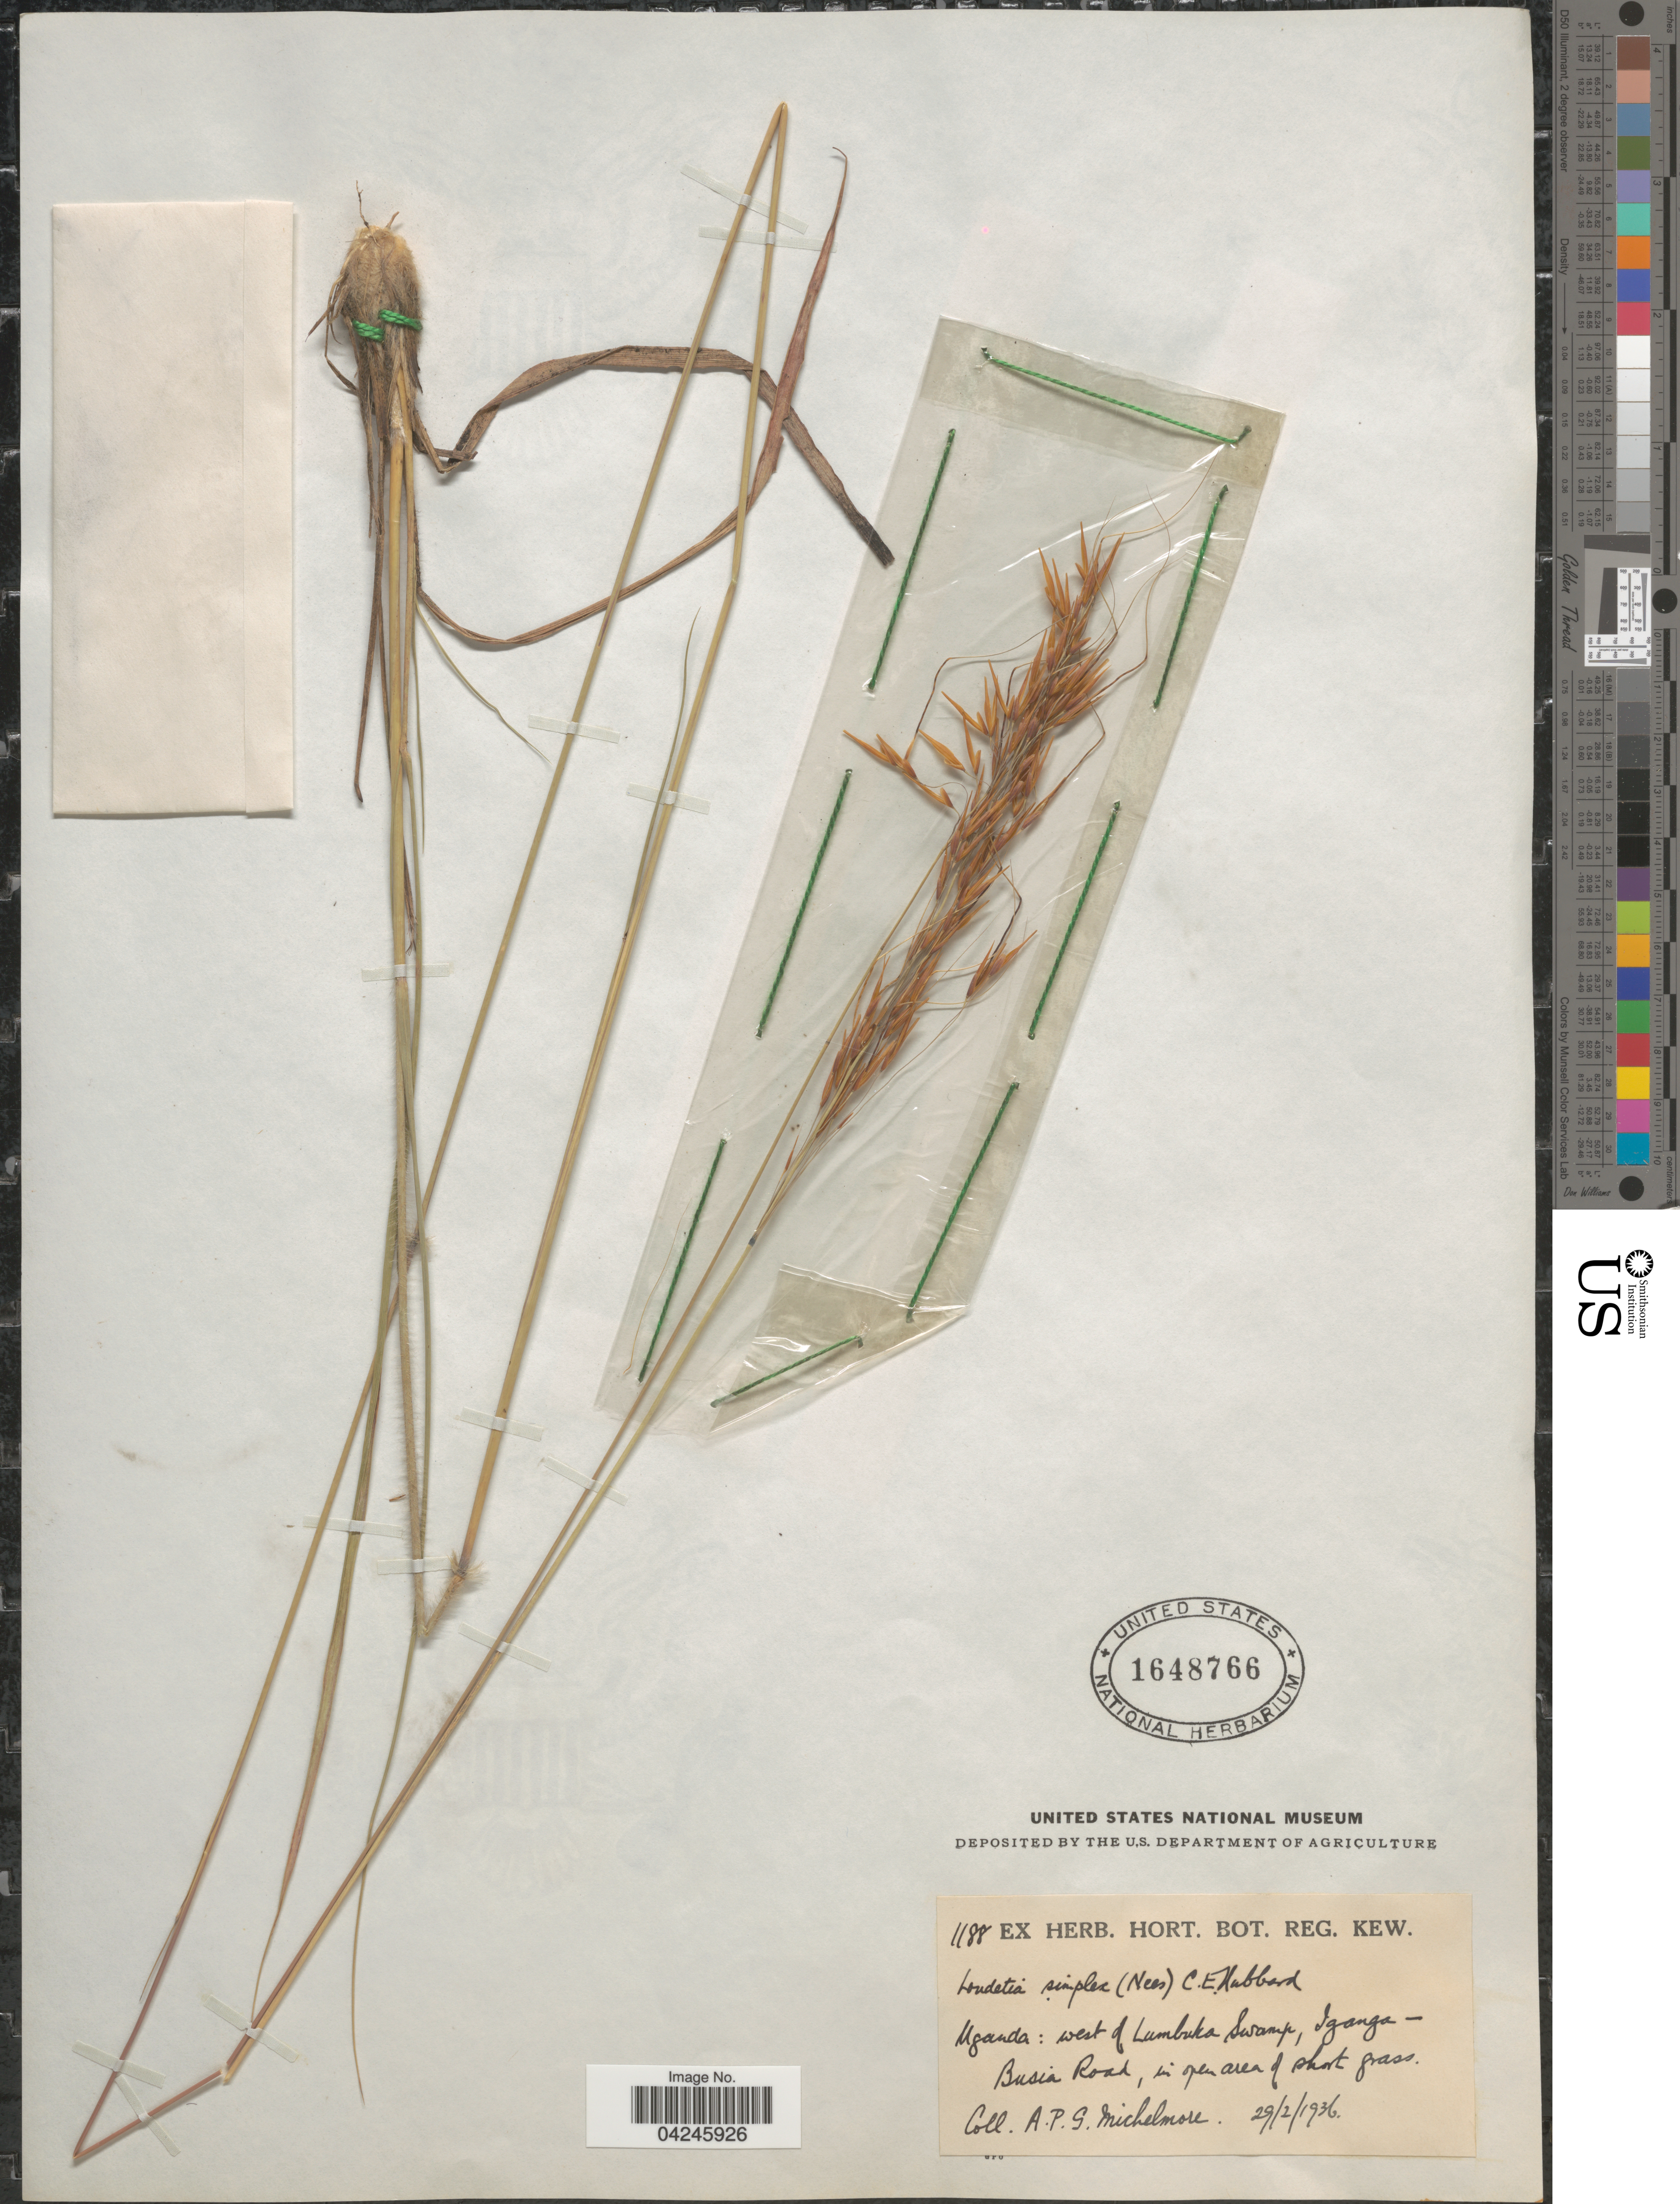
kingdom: Plantae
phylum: Tracheophyta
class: Liliopsida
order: Poales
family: Poaceae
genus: Loudetia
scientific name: Loudetia simplex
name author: (Nees) C.E. Hubb.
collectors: A. Michelmore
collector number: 1188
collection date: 1936-02-27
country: Uganda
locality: West of Lumbuka Swamp, Iganga-Busia Road, in open area of short grass.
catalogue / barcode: US 1648766